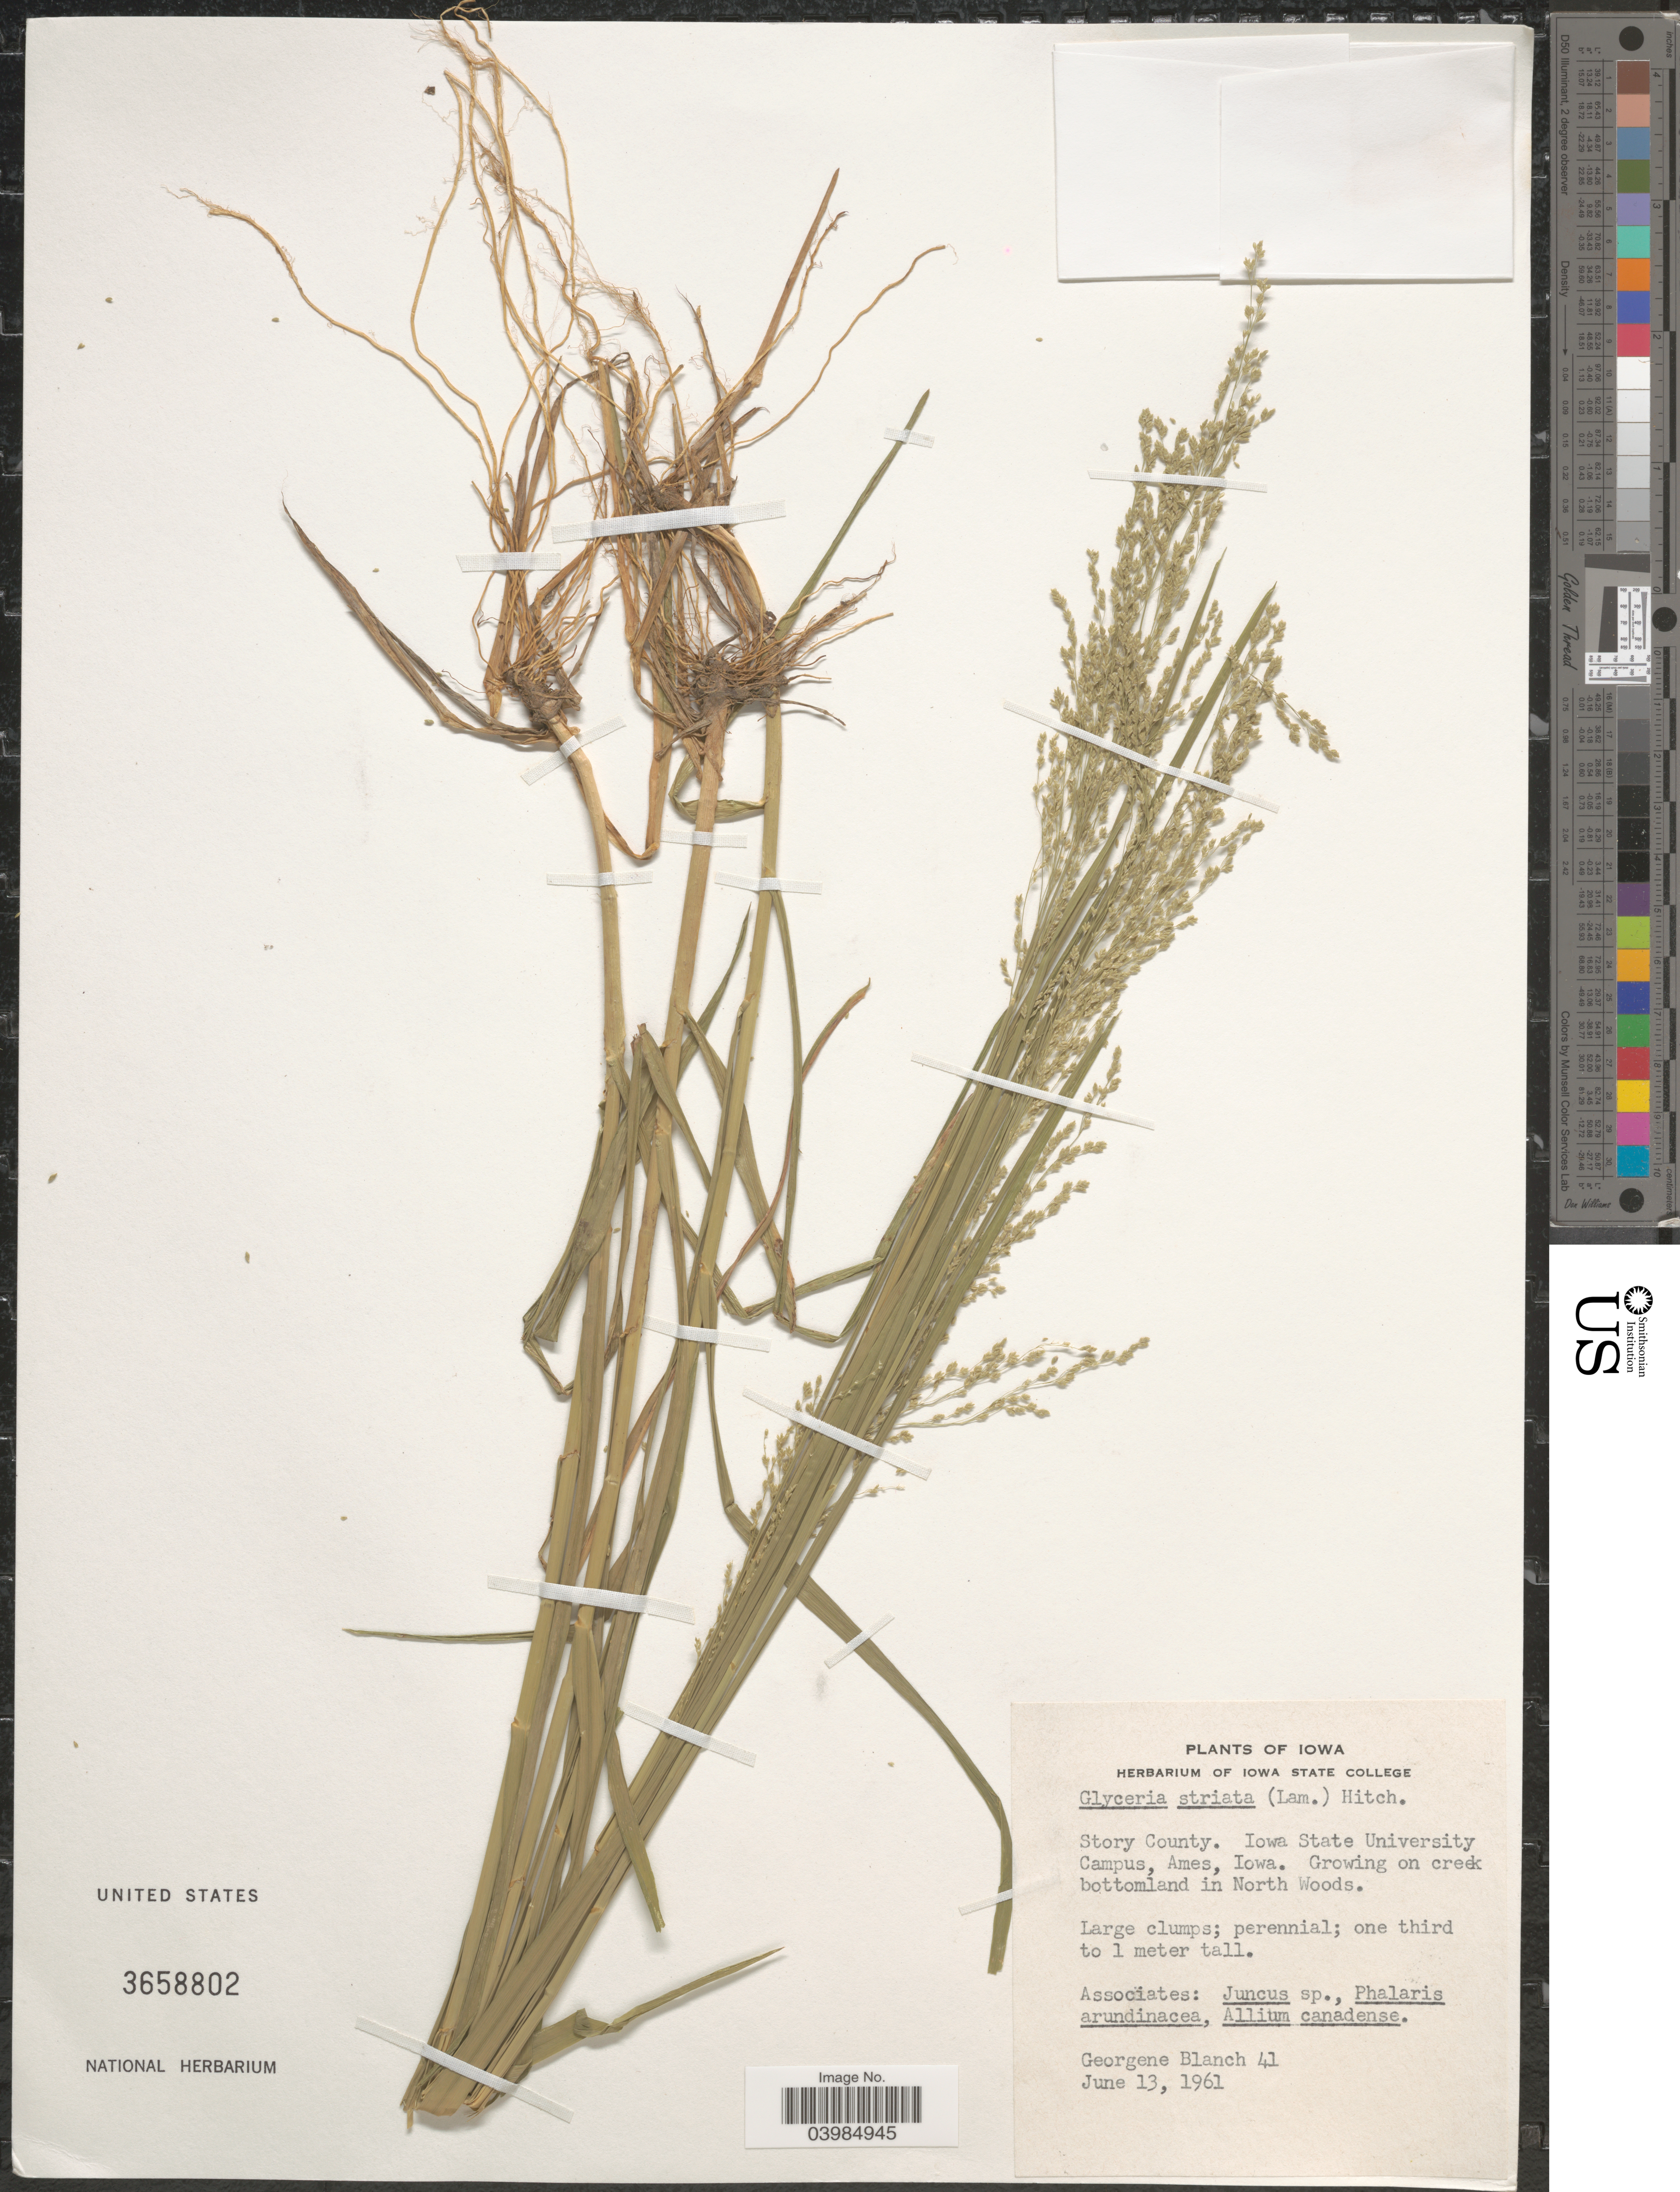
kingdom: Plantae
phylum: Tracheophyta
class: Liliopsida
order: Poales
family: Poaceae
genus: Glyceria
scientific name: Glyceria striata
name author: (Lam.) Hitchc.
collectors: G. Blanch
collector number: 41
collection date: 1961-06-13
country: United States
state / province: Iowa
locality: Story County. Iowa State University Campus, Ames. Growing on creek bottomland in North Woods.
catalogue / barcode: US 3658802